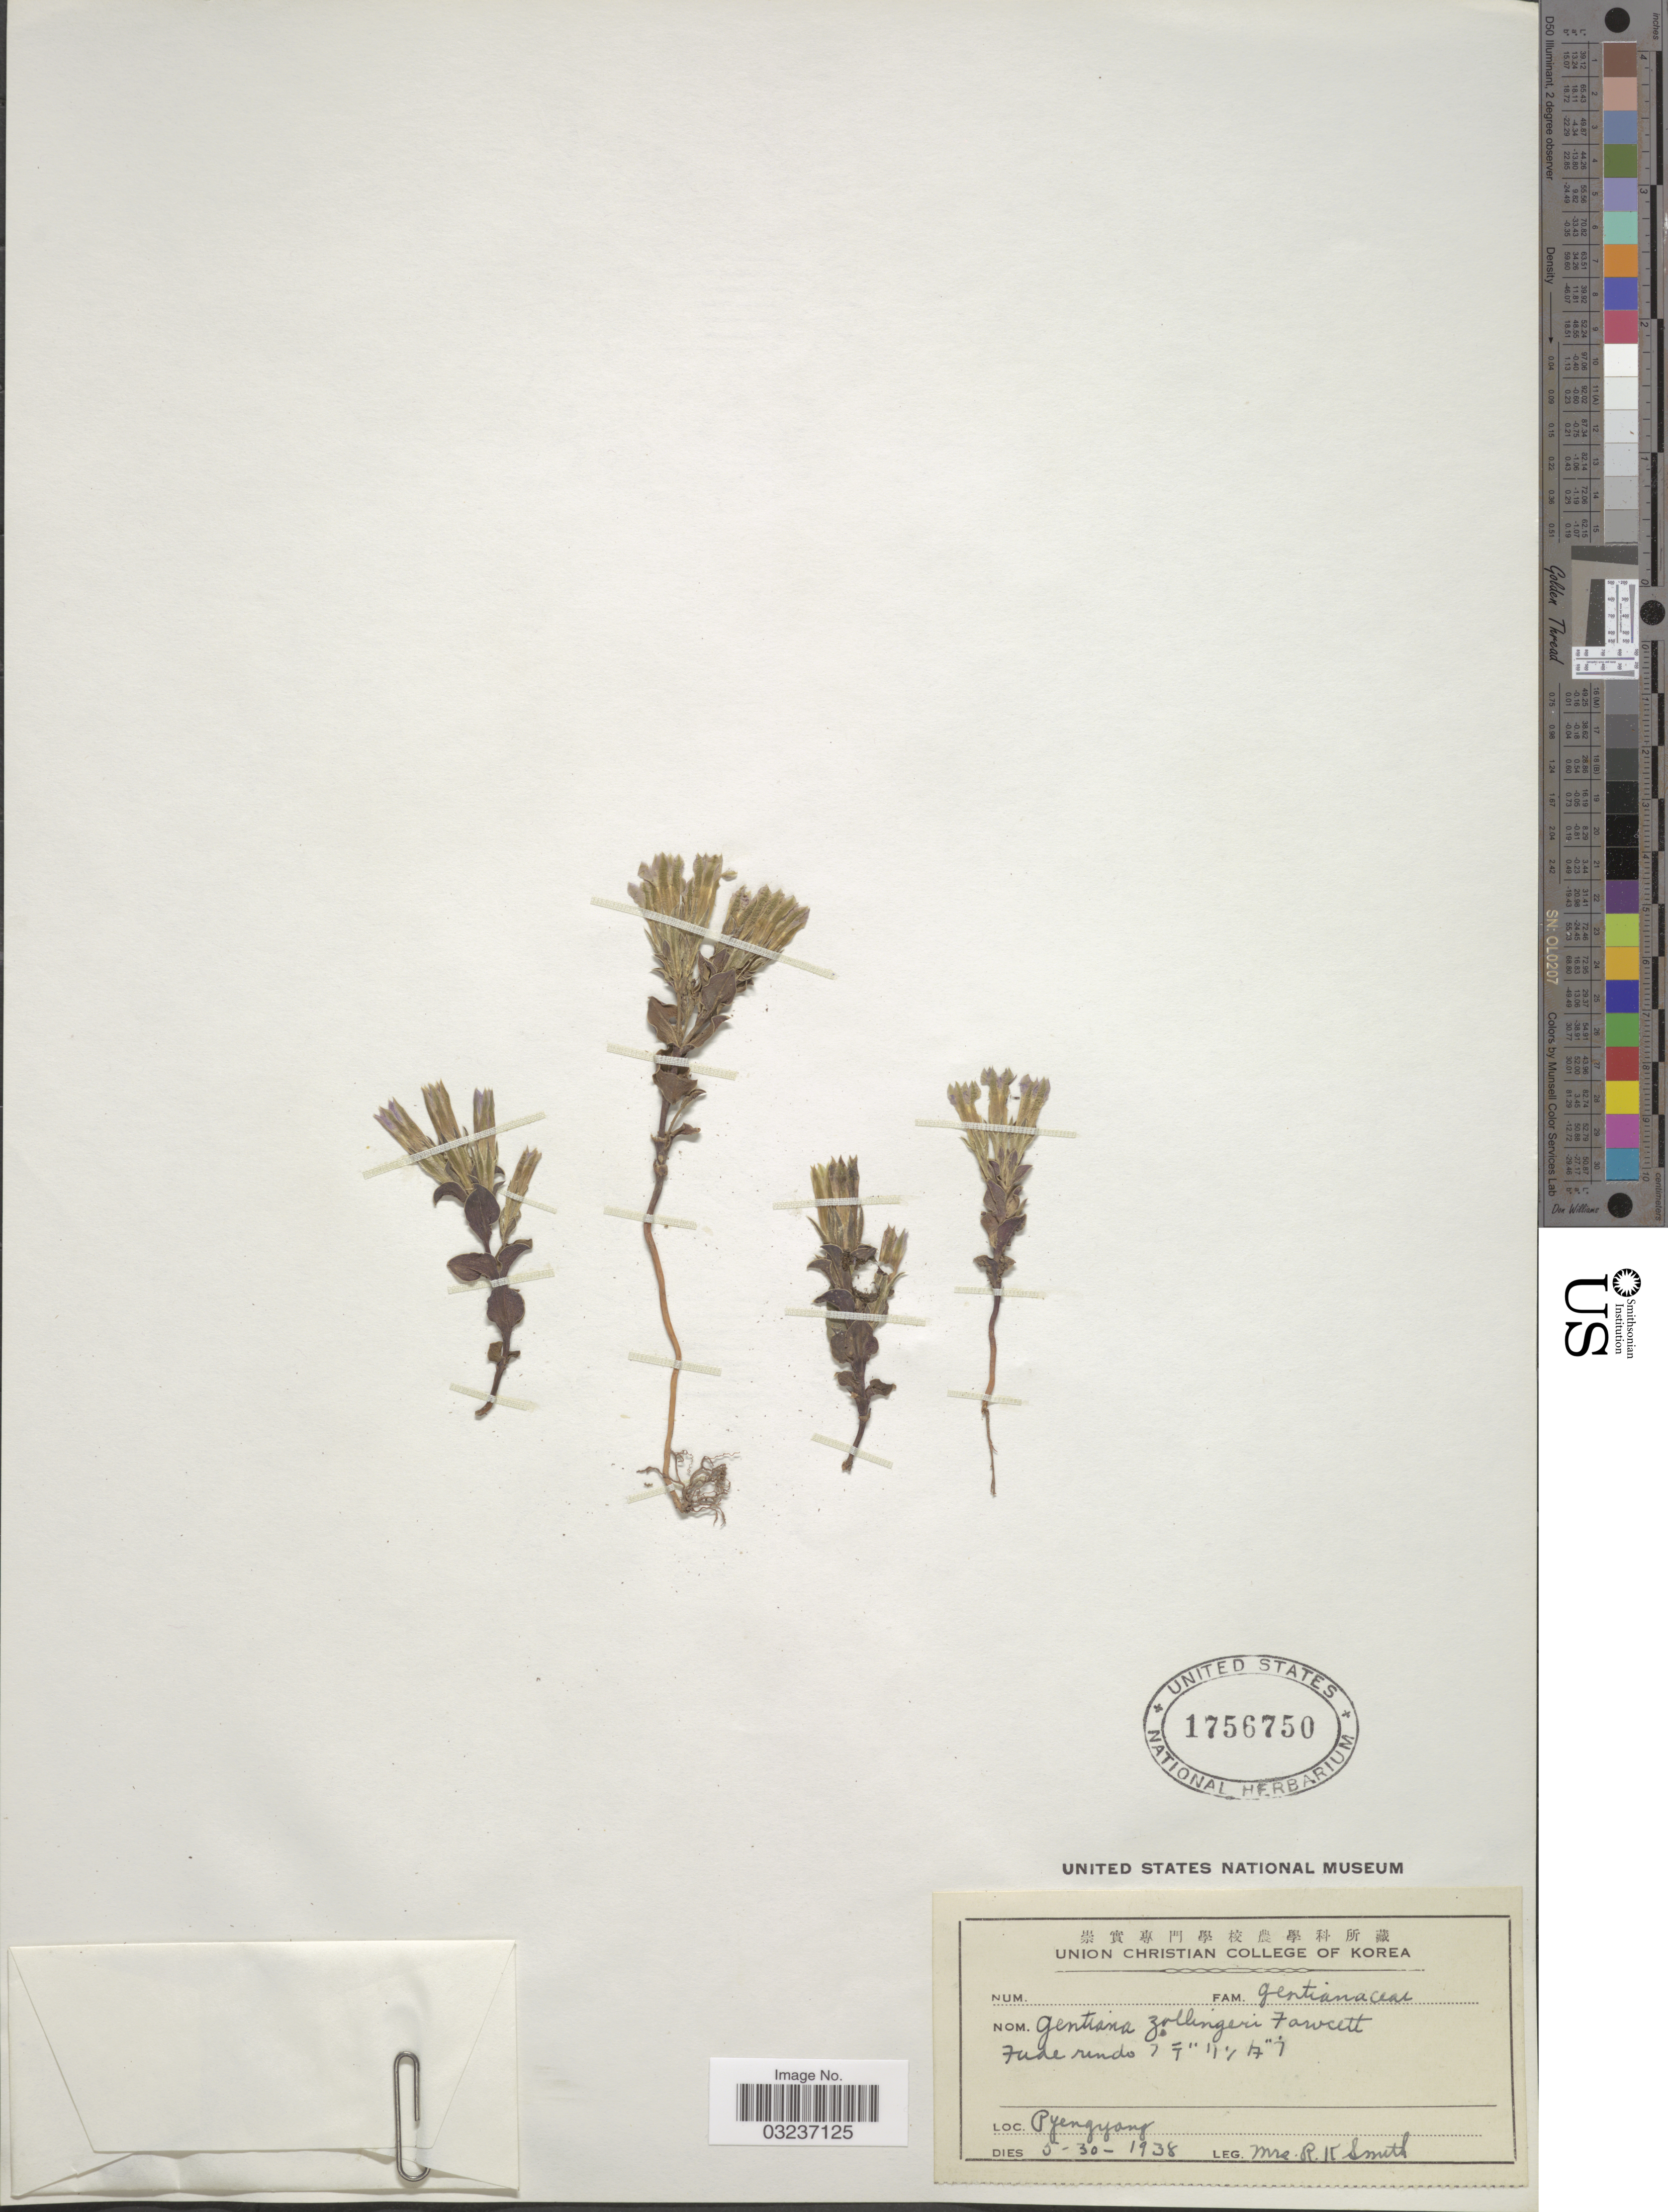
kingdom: Plantae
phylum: Tracheophyta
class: Magnoliopsida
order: Gentianales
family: Gentianaceae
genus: Gentiana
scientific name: Gentiana zollingeri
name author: Fawc.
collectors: Mrs. R. K. Smith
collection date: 1938-05-30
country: North Korea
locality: Pyengyang.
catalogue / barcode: US 1756750